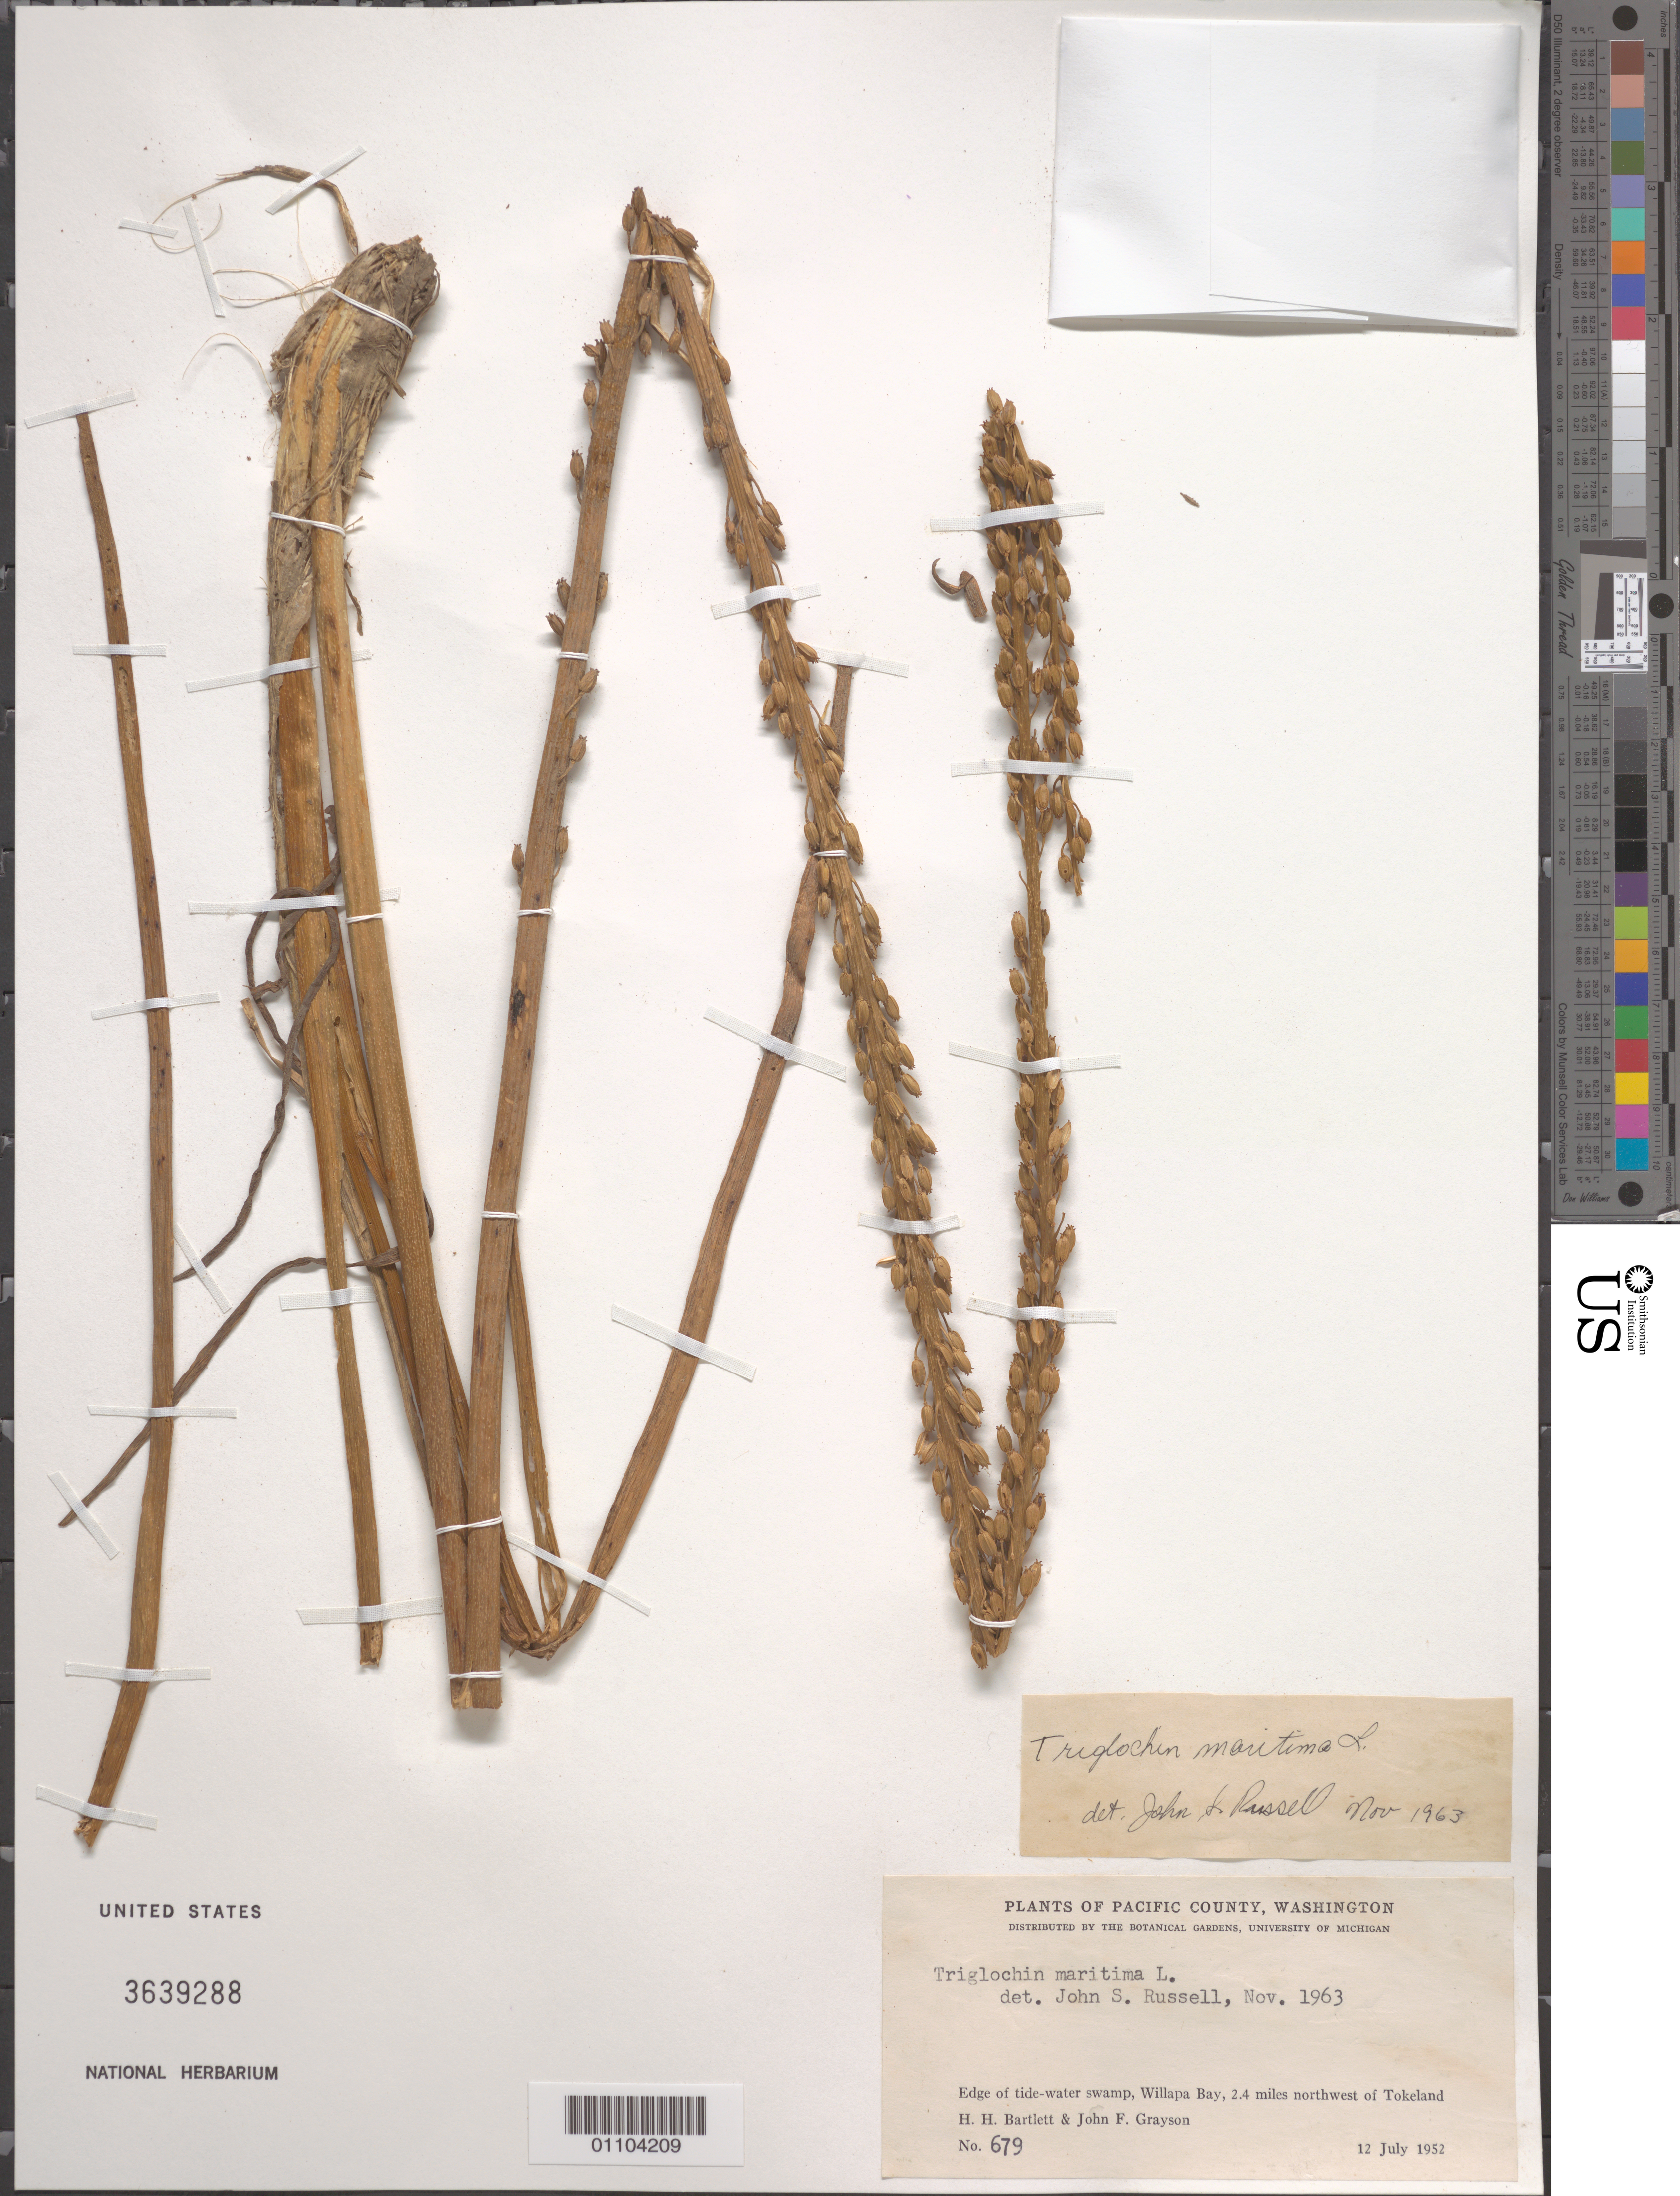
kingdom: Plantae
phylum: Tracheophyta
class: Liliopsida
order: Alismatales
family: Juncaginaceae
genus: Triglochin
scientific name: Triglochin maritima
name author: L.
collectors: H. H. Bartlett & J. Grayson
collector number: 679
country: United States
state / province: Washington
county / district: Pacific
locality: Willapa, Bay, NW of Tokeland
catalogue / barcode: US 3639288